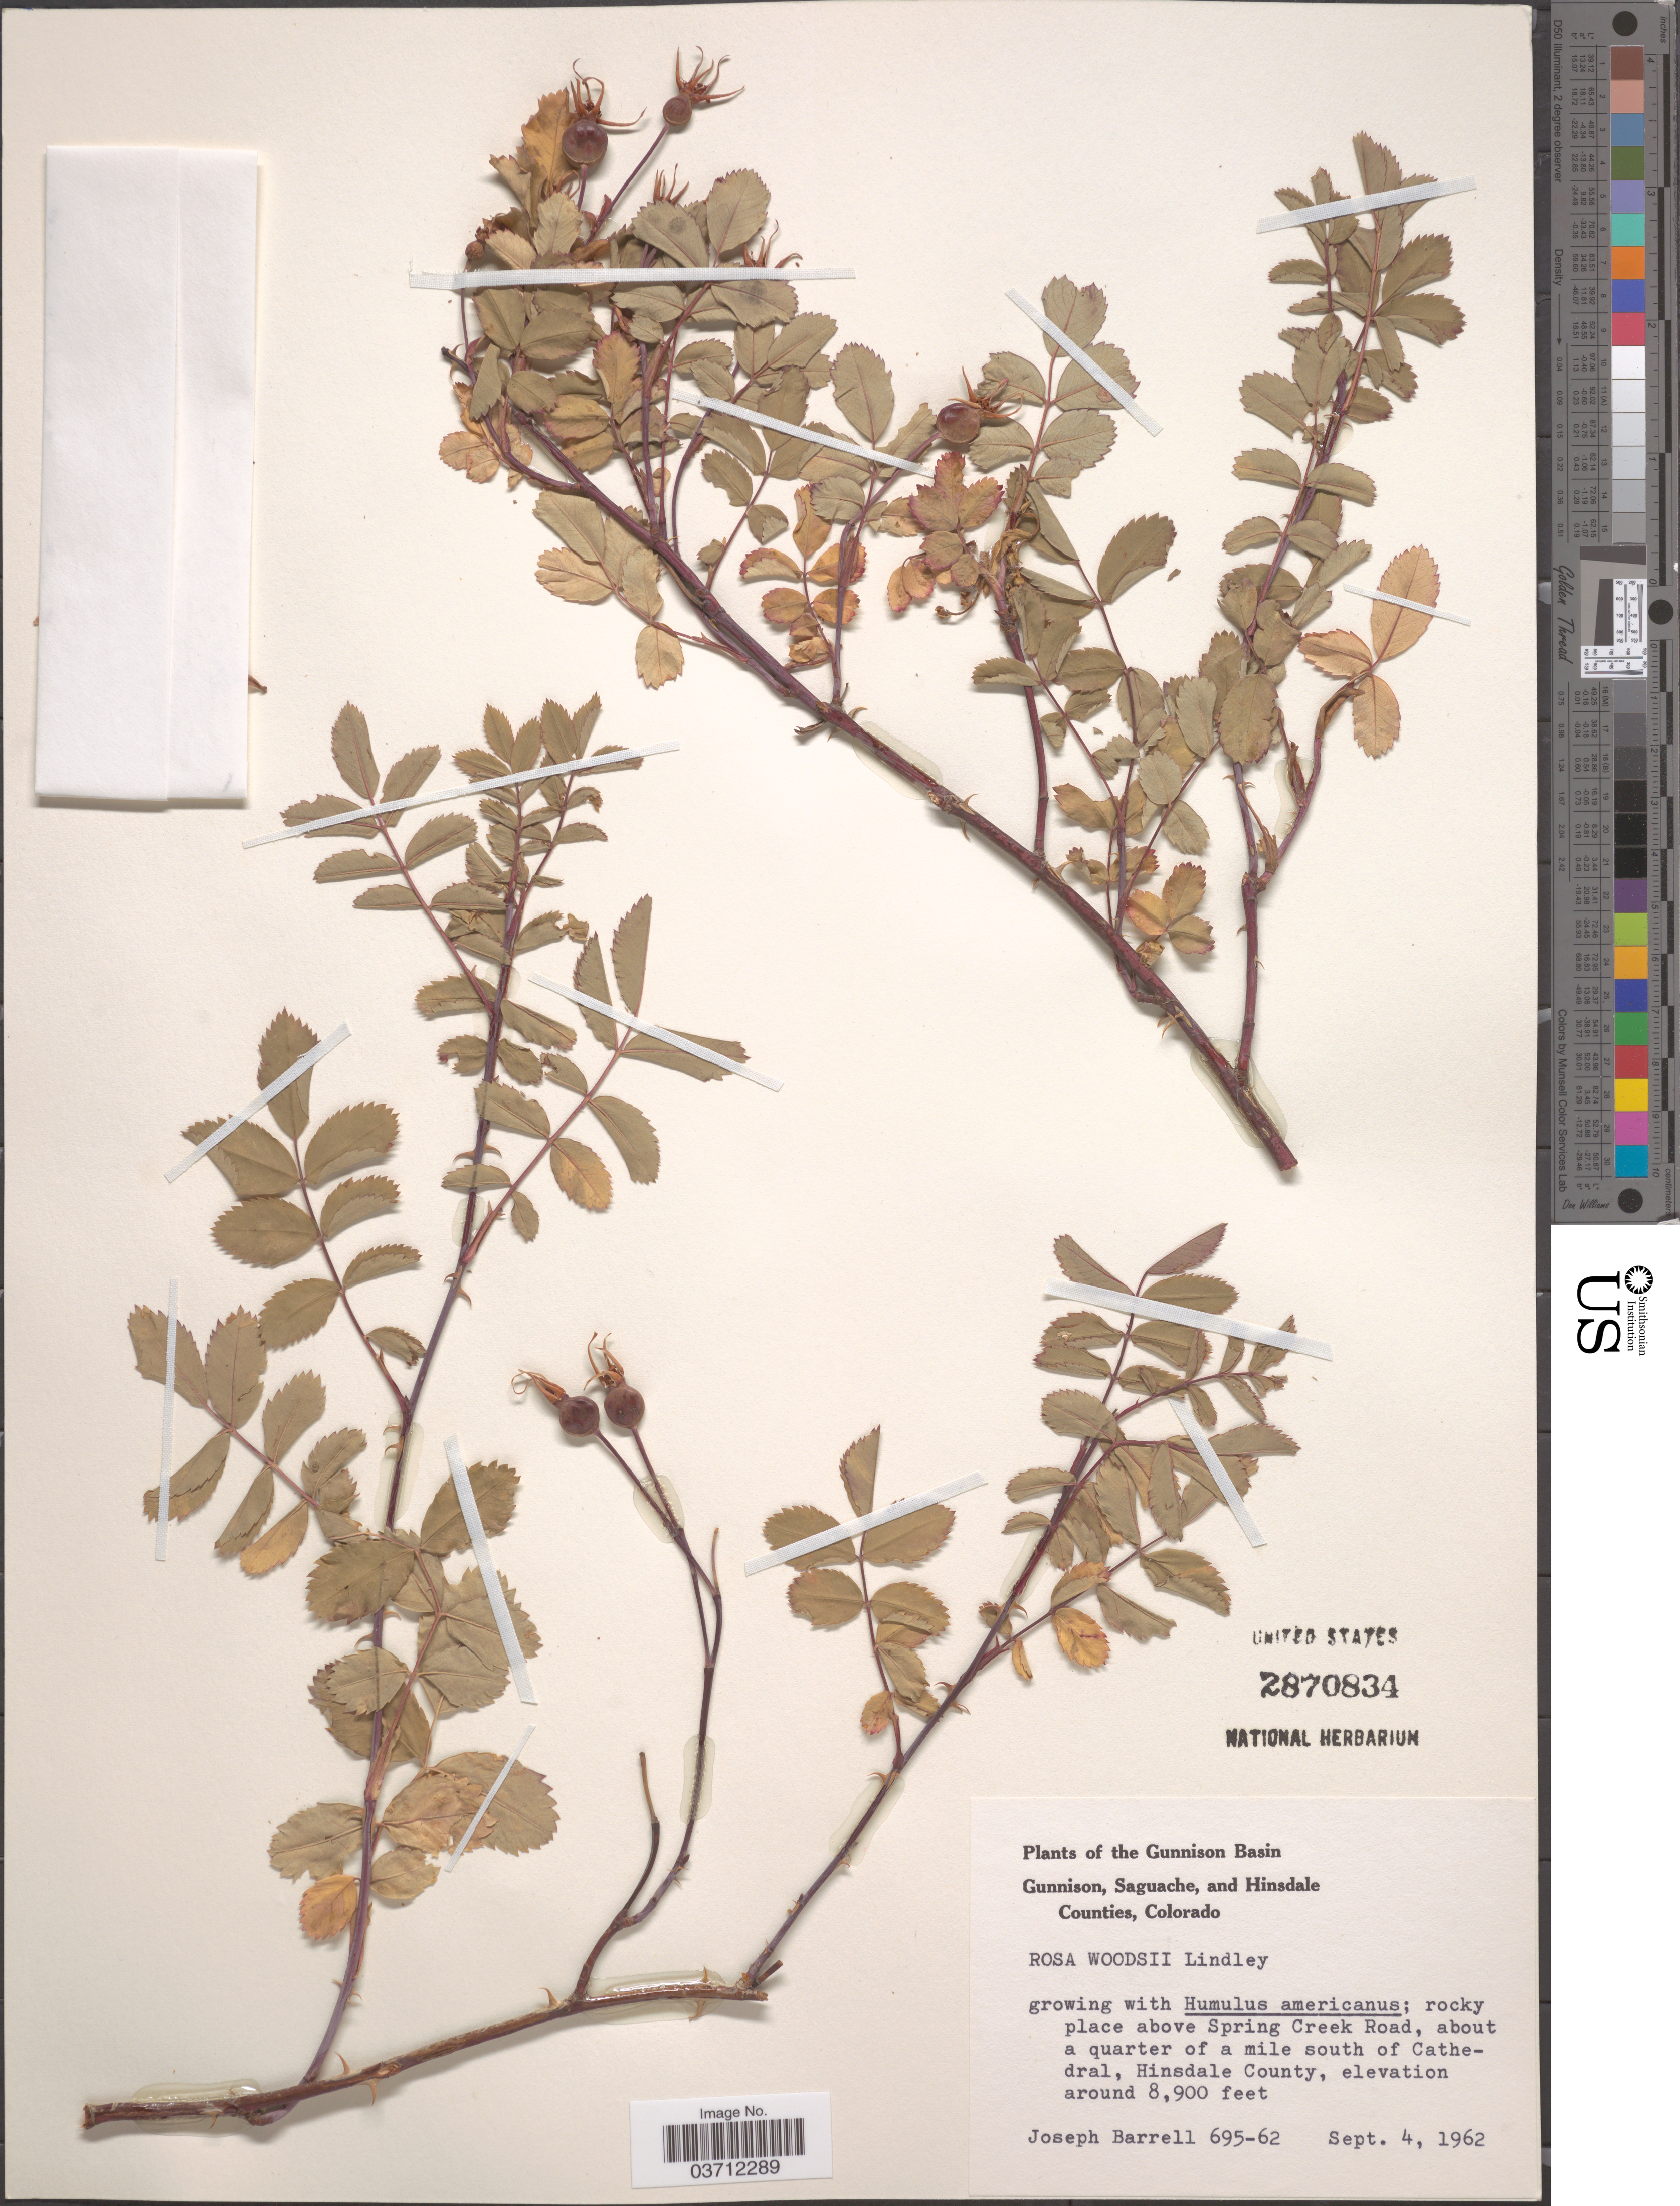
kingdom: Plantae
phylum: Tracheophyta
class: Magnoliopsida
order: Rosales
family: Rosaceae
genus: Rosa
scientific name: Rosa woodsii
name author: Lindl.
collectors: J. Barrell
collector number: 695-62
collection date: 1962-09-04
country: United States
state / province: Colorado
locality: Gunnison Basin. Rocky place above Spring Creek Road, about a quarter of a mile south of Cathedral, Hinsdale County.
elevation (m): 2713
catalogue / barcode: US 2870834